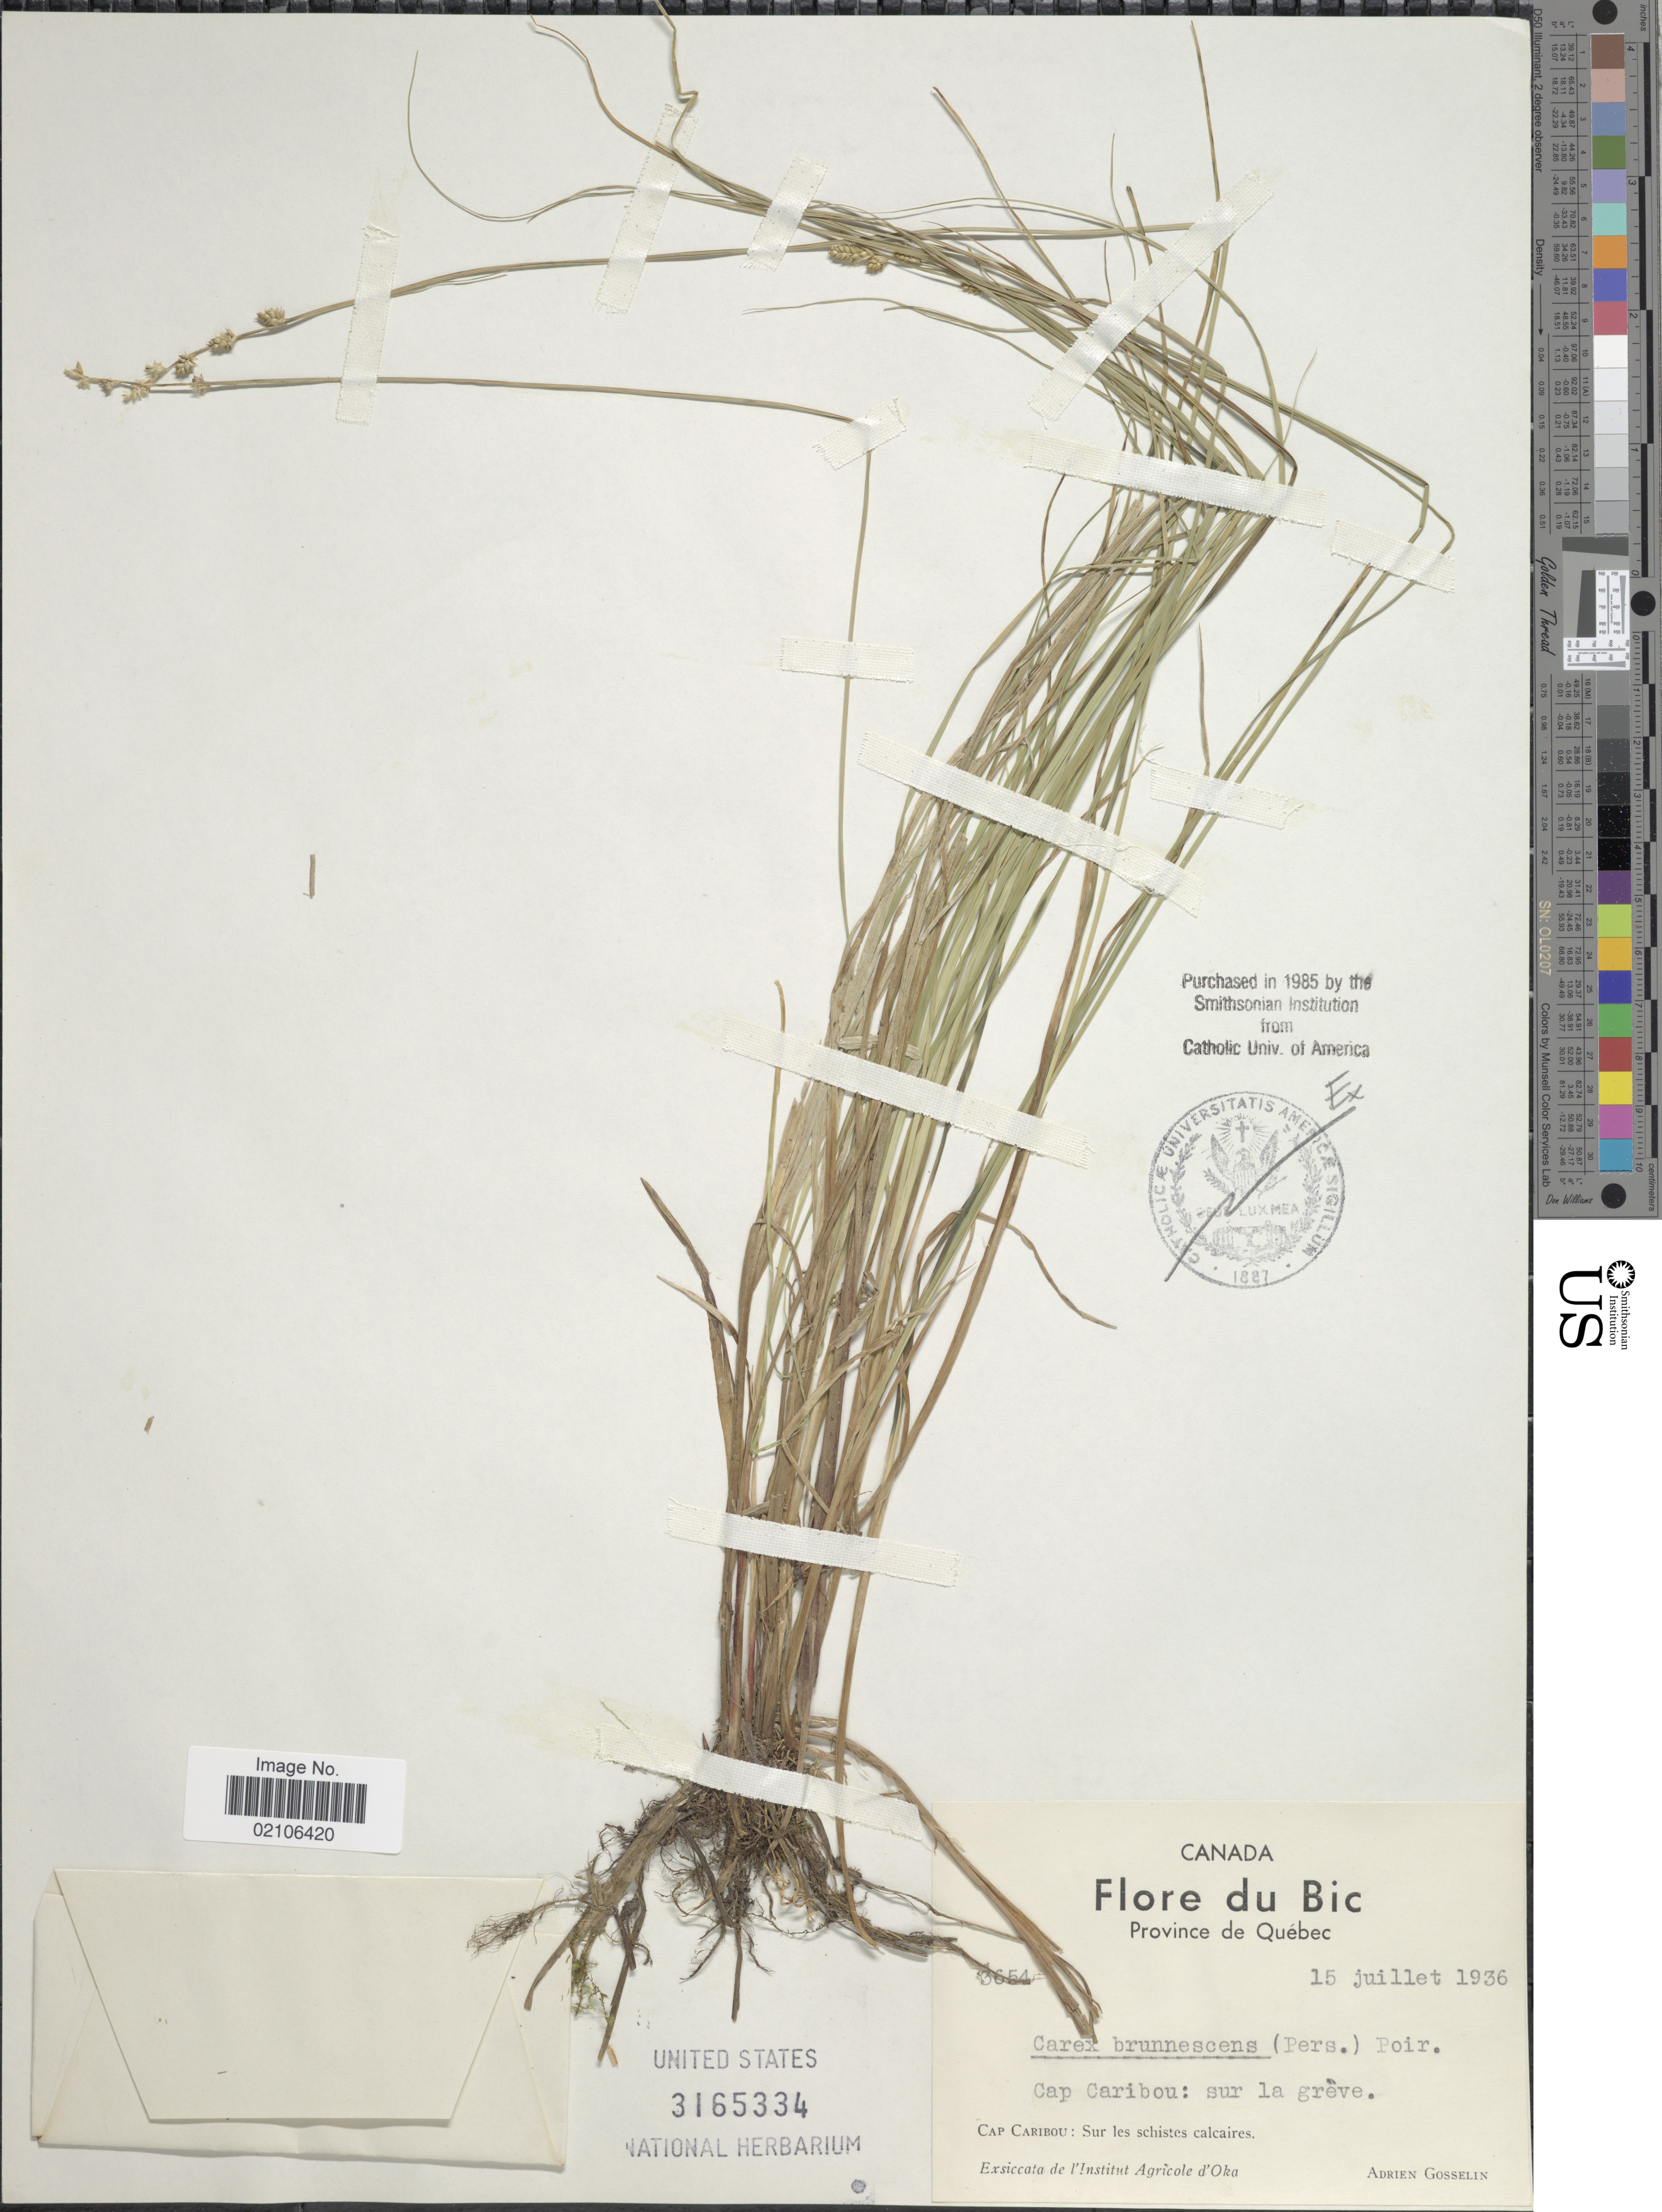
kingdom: Plantae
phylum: Tracheophyta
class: Liliopsida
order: Poales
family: Cyperaceae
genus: Carex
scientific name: Carex brunnescens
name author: (Pers.) Poir.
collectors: A. Gosselin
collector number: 3654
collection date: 1936-07-15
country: Canada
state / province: Quebec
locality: Du Bic, Cap Caribou: Sur les schistes calcaires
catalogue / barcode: US 3165334